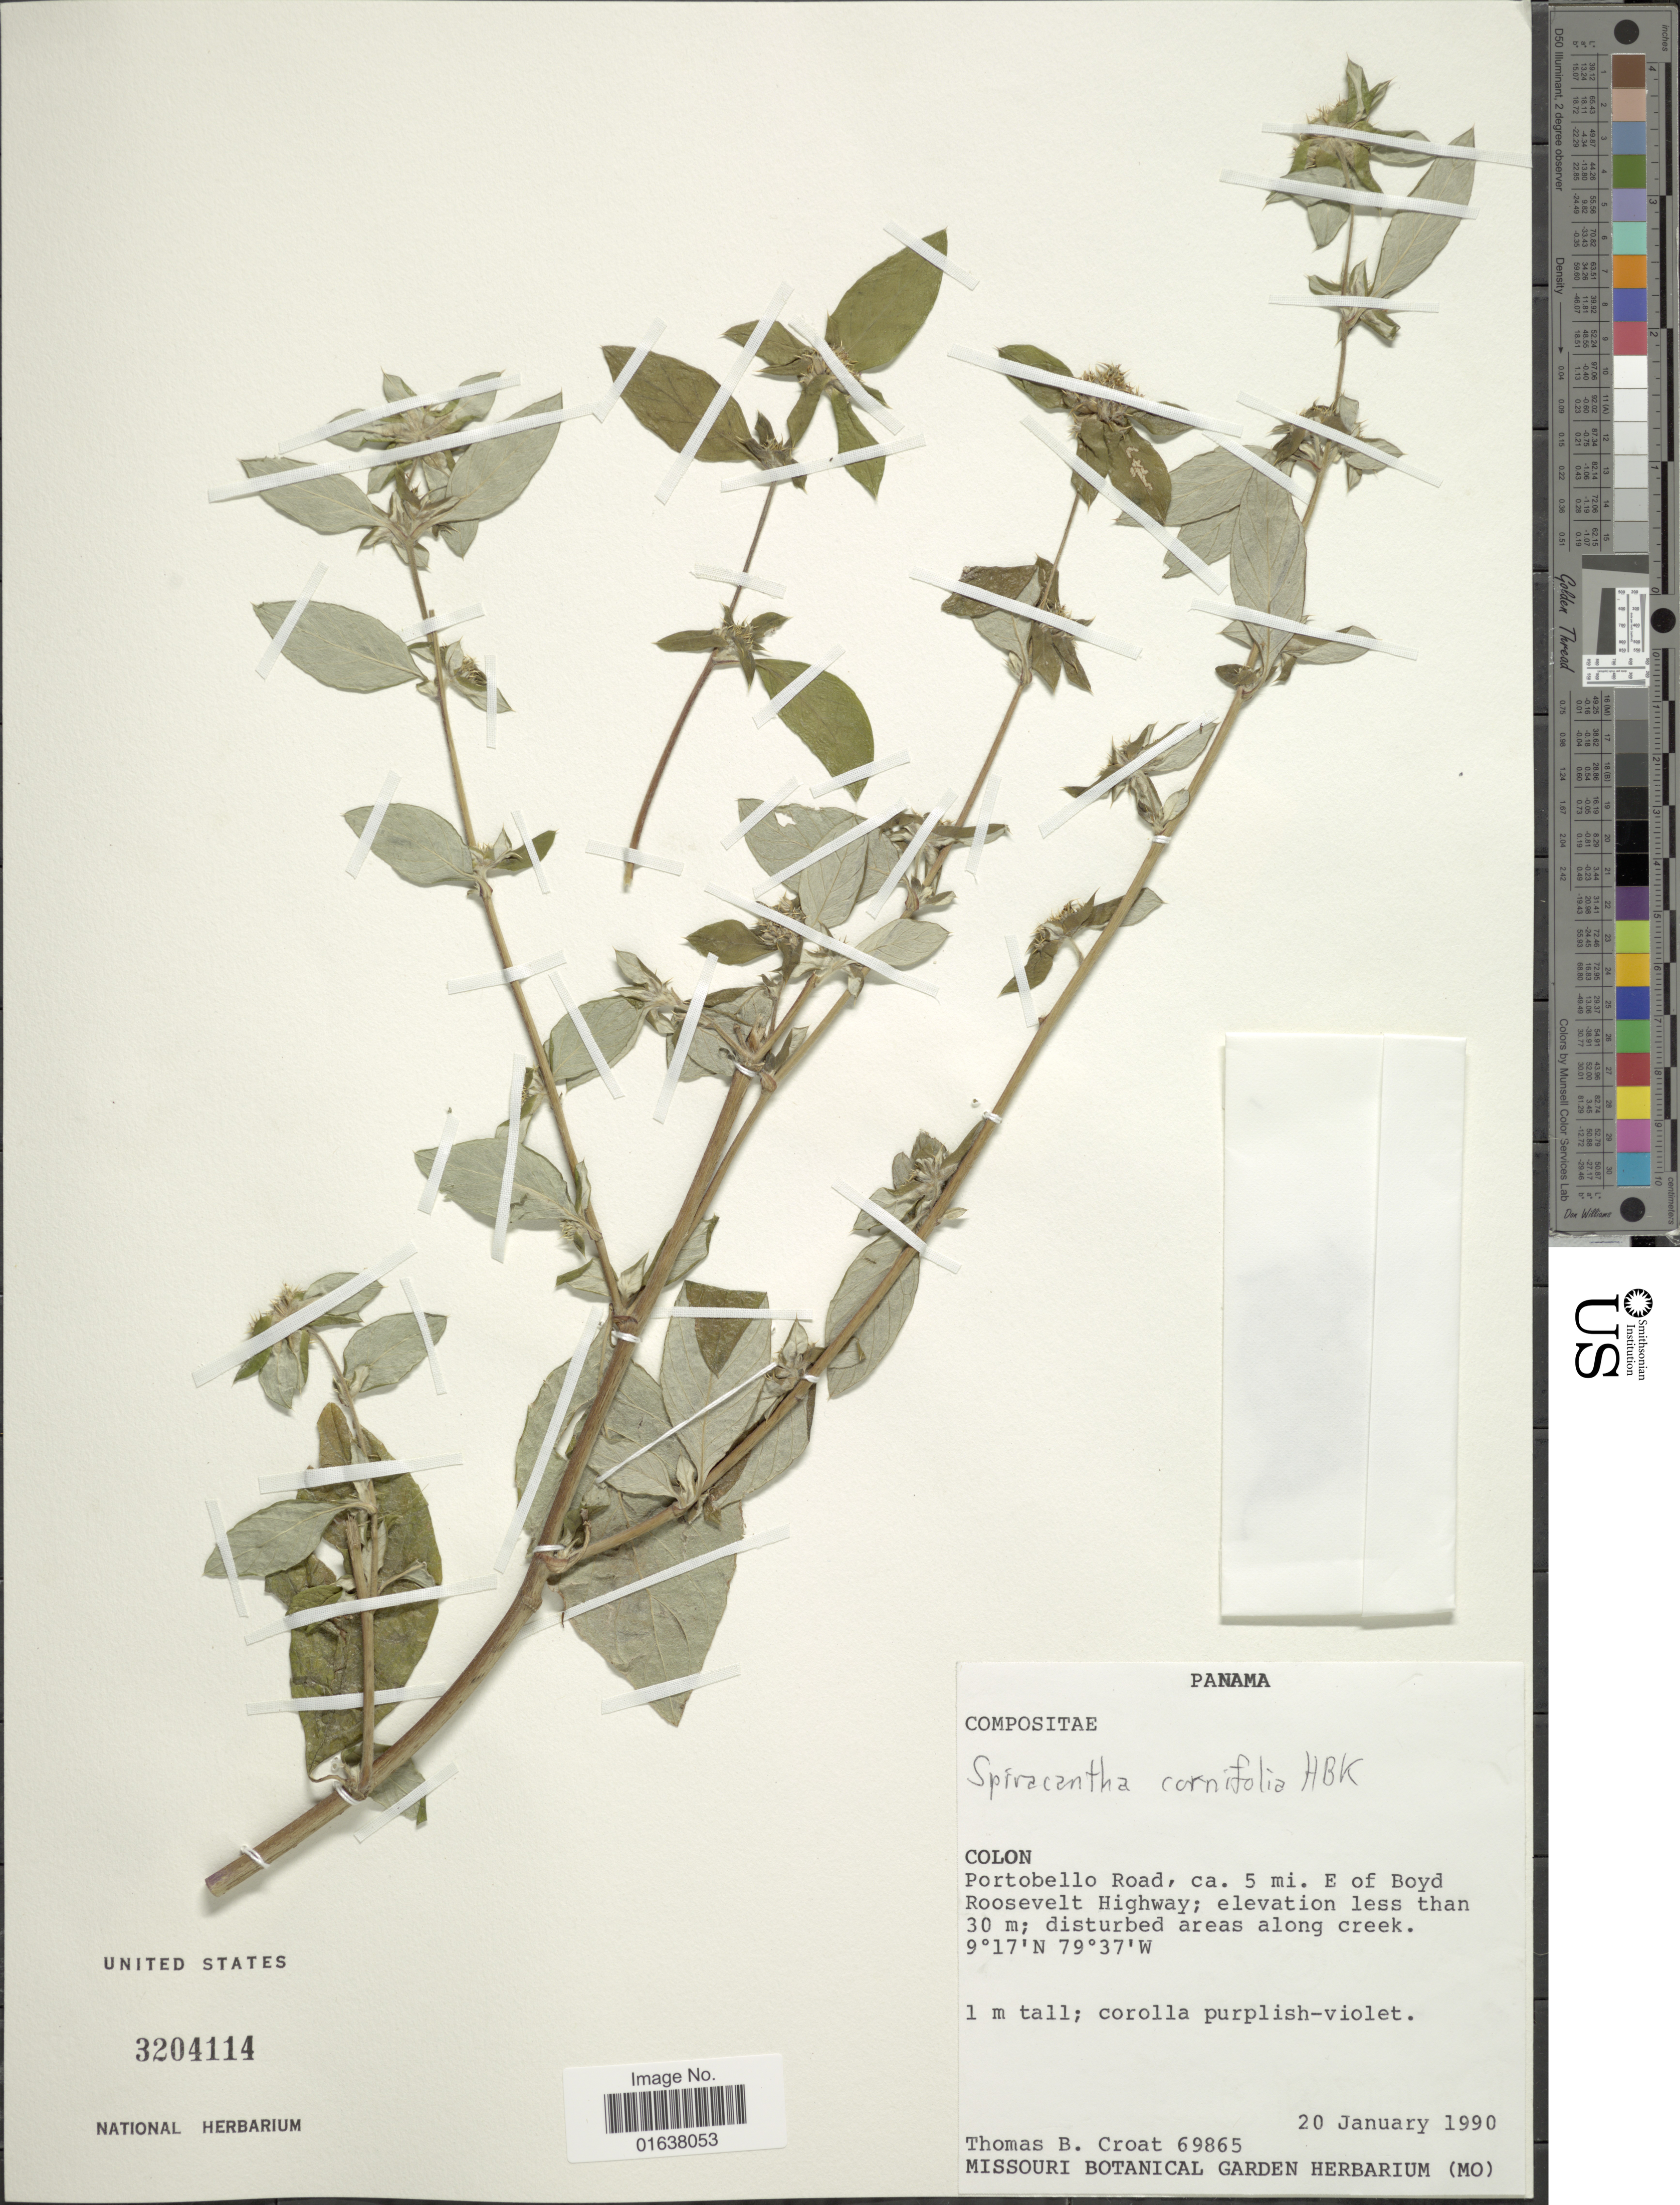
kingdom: Plantae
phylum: Tracheophyta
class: Magnoliopsida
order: Asterales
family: Asteraceae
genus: Spiracantha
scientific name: Spiracantha cornifolia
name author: Kunth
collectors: T. B. Croat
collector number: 69865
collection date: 1990-01-20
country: Panama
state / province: Colón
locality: Portobello Road, 5 mi E of Boyd Roosevelt Highway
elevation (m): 30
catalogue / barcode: US 3204114